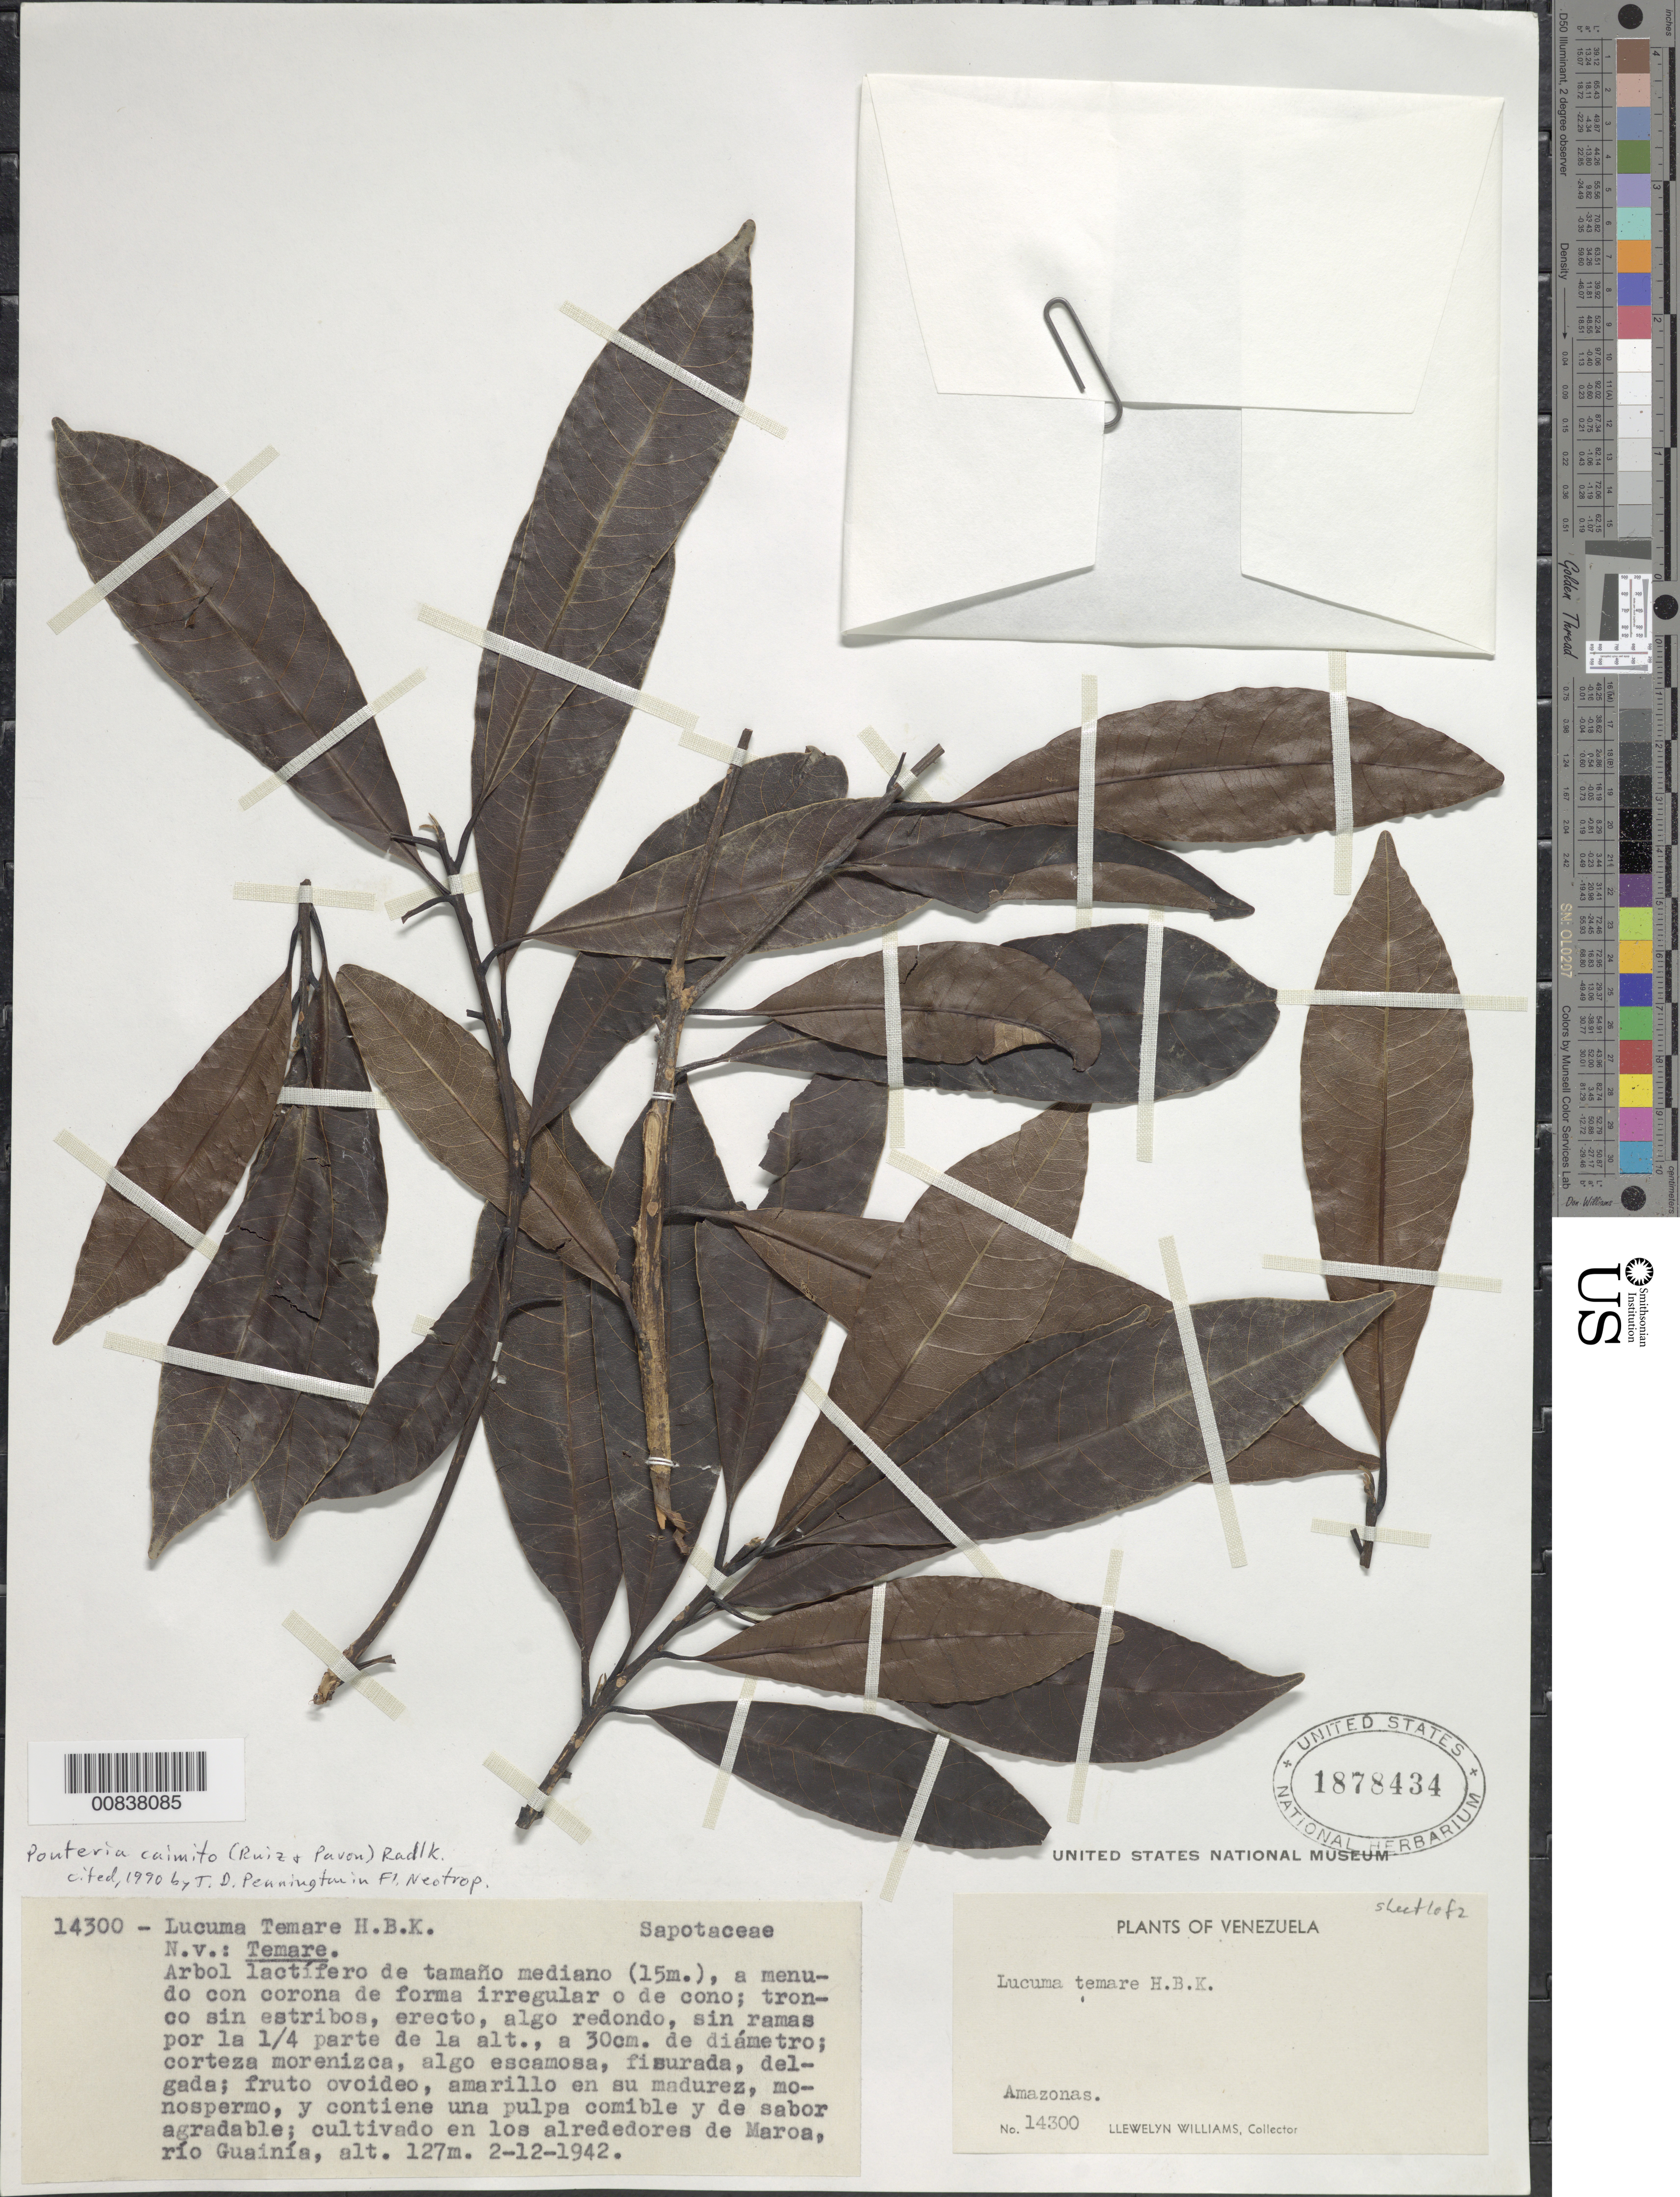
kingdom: Plantae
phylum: Tracheophyta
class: Magnoliopsida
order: Ericales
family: Sapotaceae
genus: Pouteria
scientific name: Pouteria caimito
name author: (Ruiz & Pav.) Radlk.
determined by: Pennington, T. D., (K)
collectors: Ll. Williams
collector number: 14300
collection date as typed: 12-Feb-42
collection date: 1942-02-12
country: Venezuela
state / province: Amazonas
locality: Maroa, Río Guainía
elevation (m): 127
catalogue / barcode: US 1878434